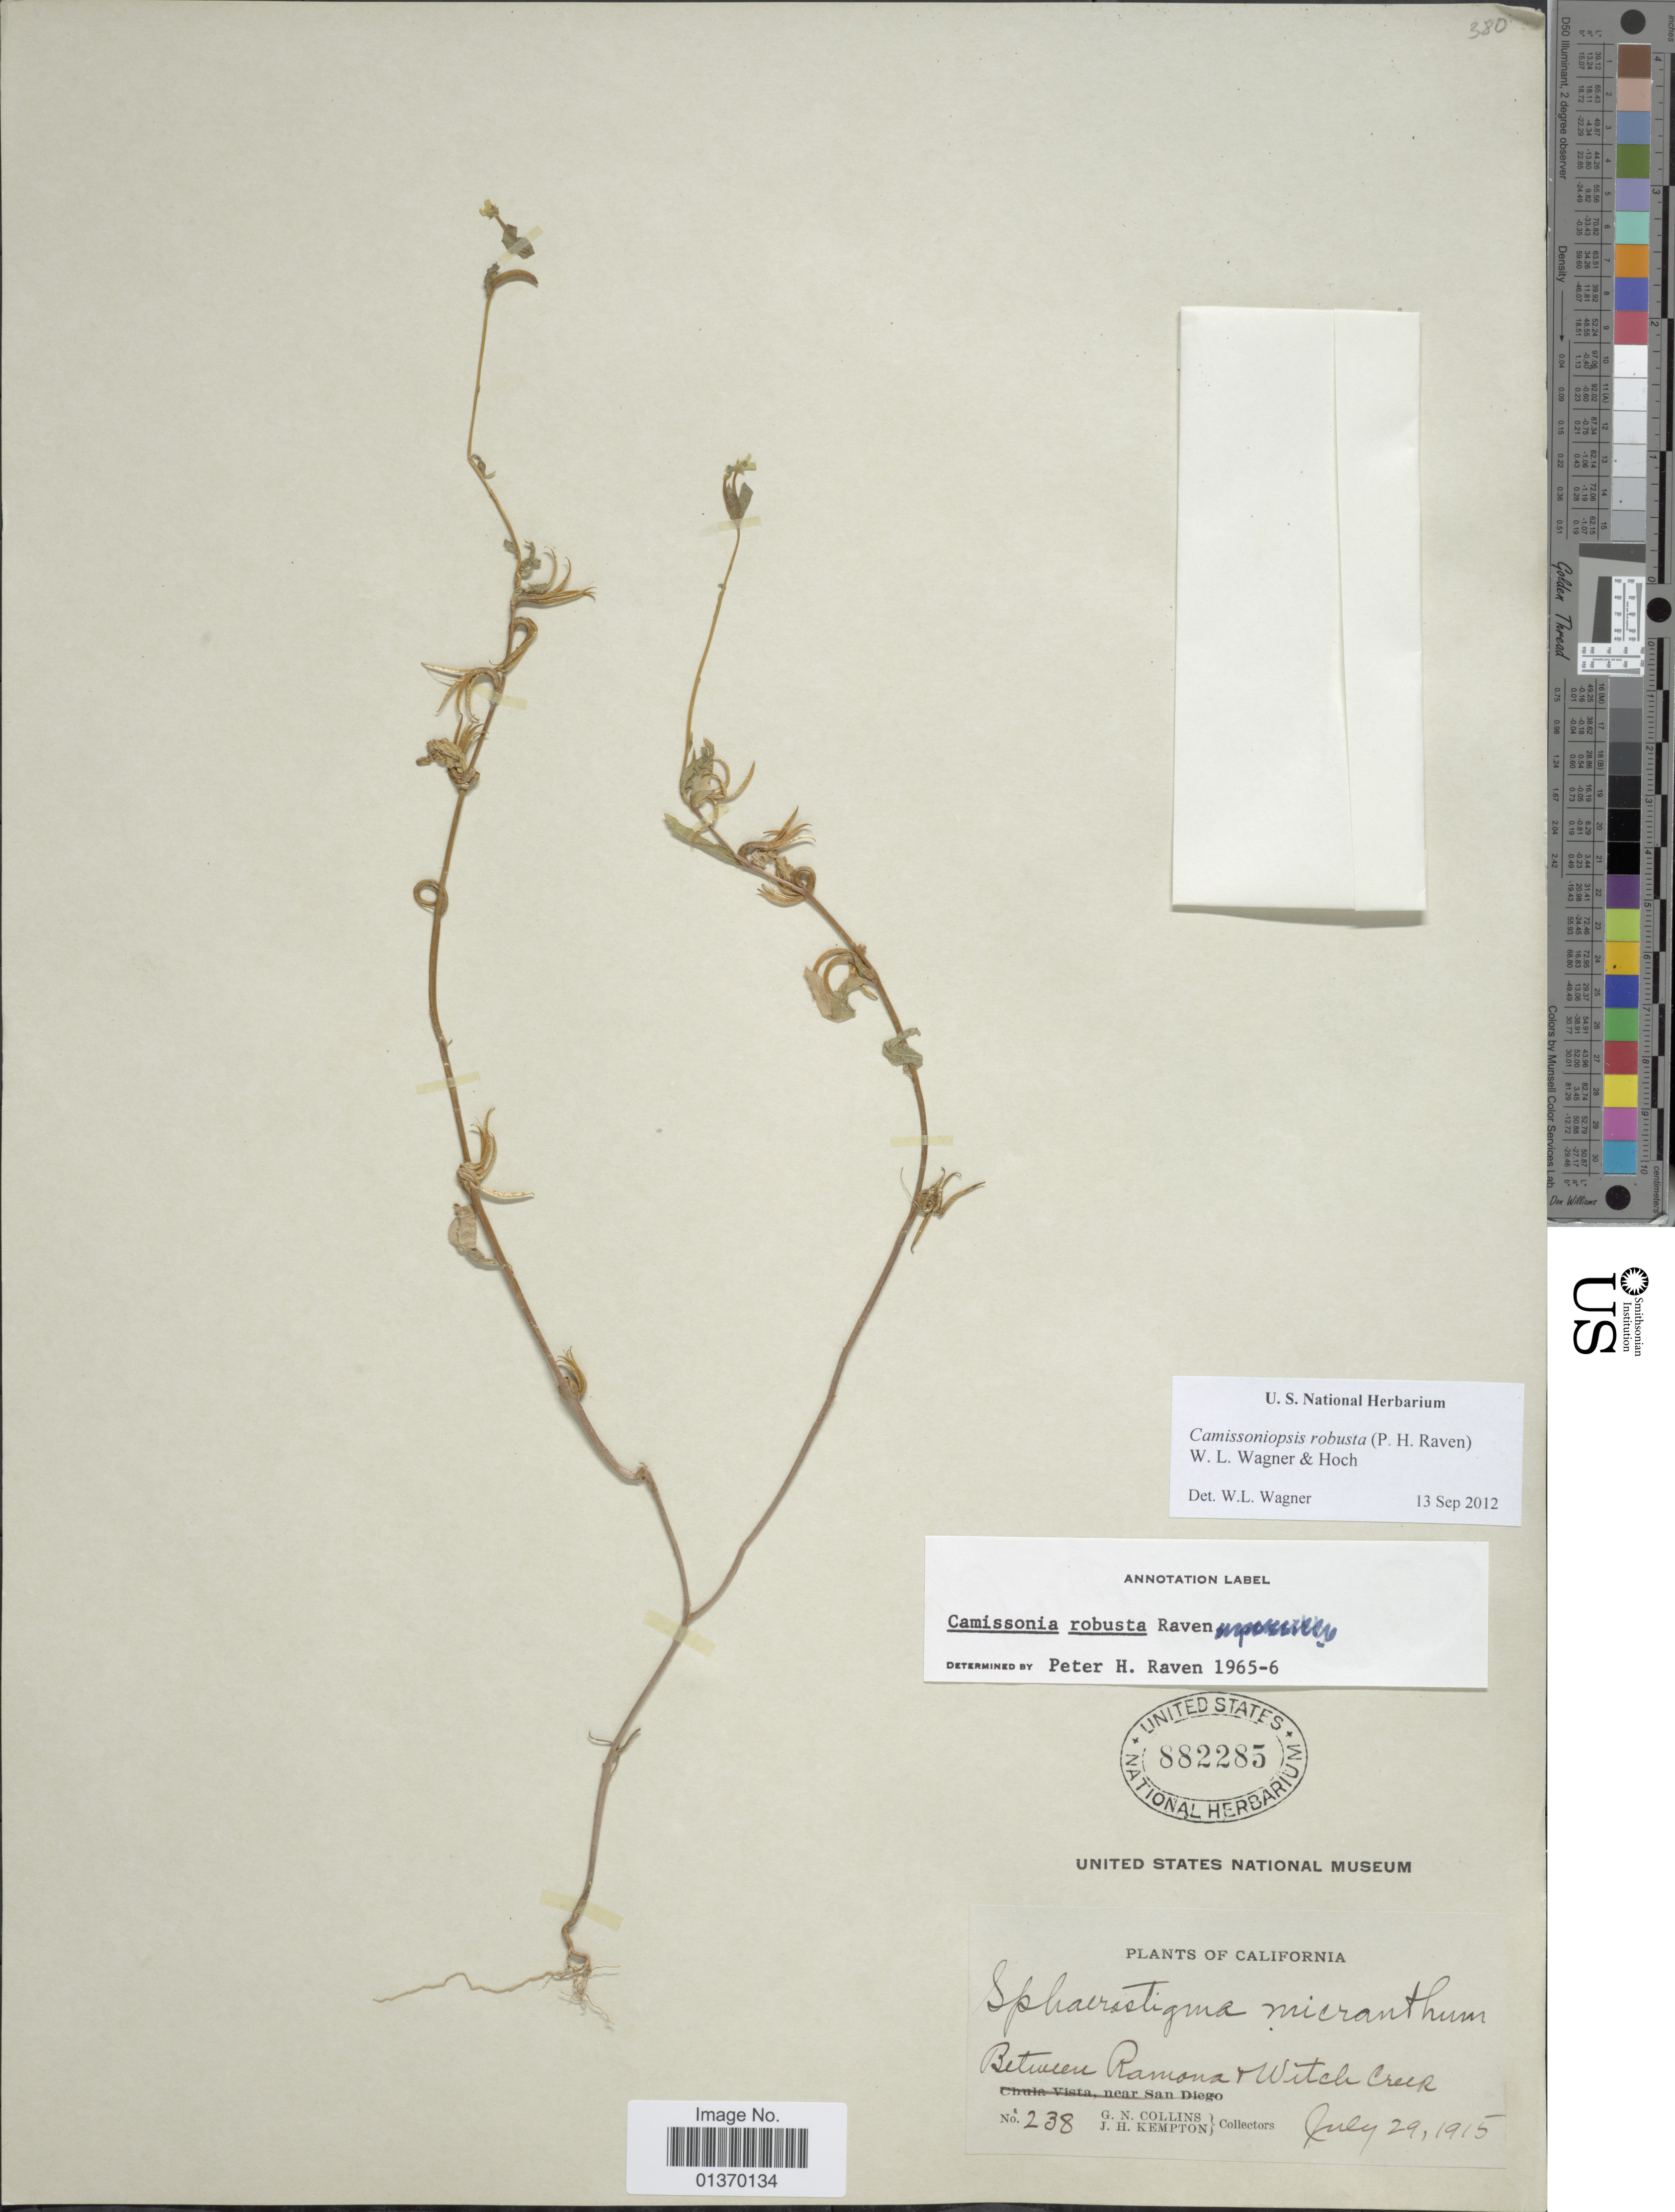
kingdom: Plantae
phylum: Tracheophyta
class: Magnoliopsida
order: Myrtales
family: Onagraceae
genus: Camissoniopsis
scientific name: Camissoniopsis robusta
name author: (P.H. Raven) W.L. Wagner & Hoch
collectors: G. Collins & J. H. Kempton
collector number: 238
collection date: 1915-07-29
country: United States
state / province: California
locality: Between Ramona Witch Creek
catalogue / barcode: US 882285